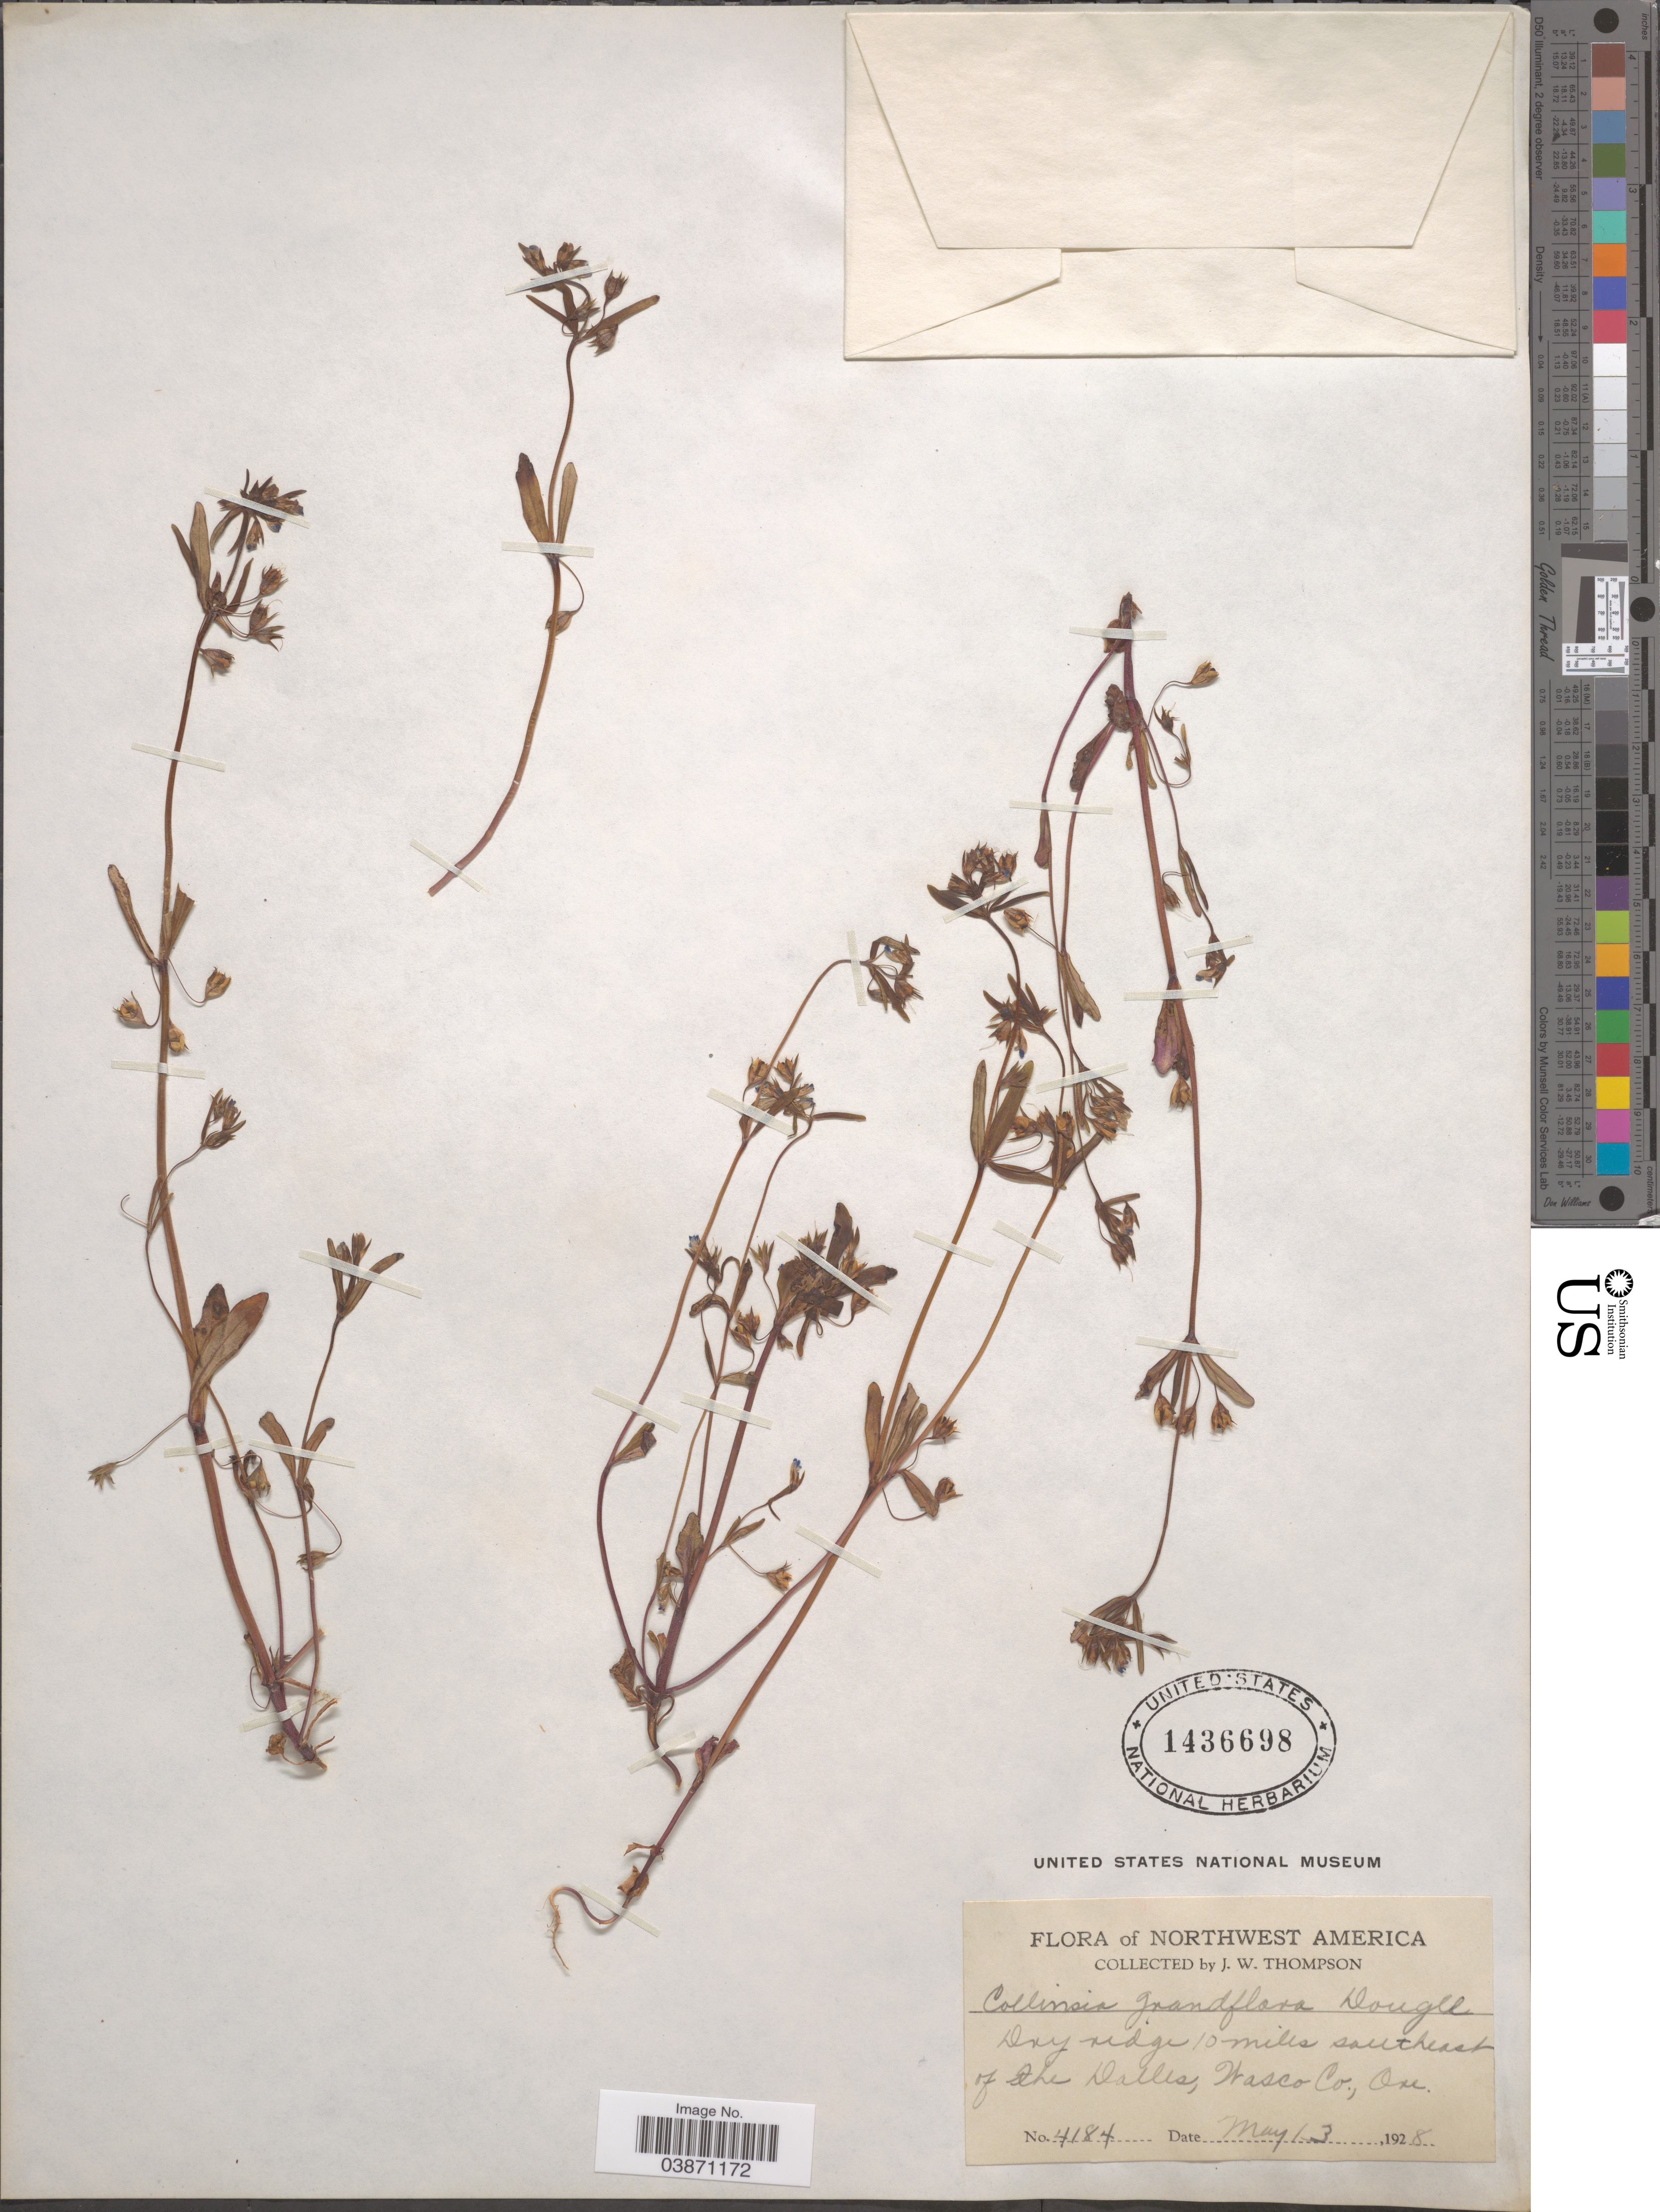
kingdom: Plantae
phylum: Tracheophyta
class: Magnoliopsida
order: Lamiales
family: Plantaginaceae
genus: Collinsia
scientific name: Collinsia grandiflora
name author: Lindl.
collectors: J. Thompson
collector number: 4184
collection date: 1928-05-13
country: United States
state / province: Oregon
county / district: Wasco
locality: Northwest America. Dry ridge 10 miles southeast of the Dalles, Wasco Co.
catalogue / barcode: US 1436698